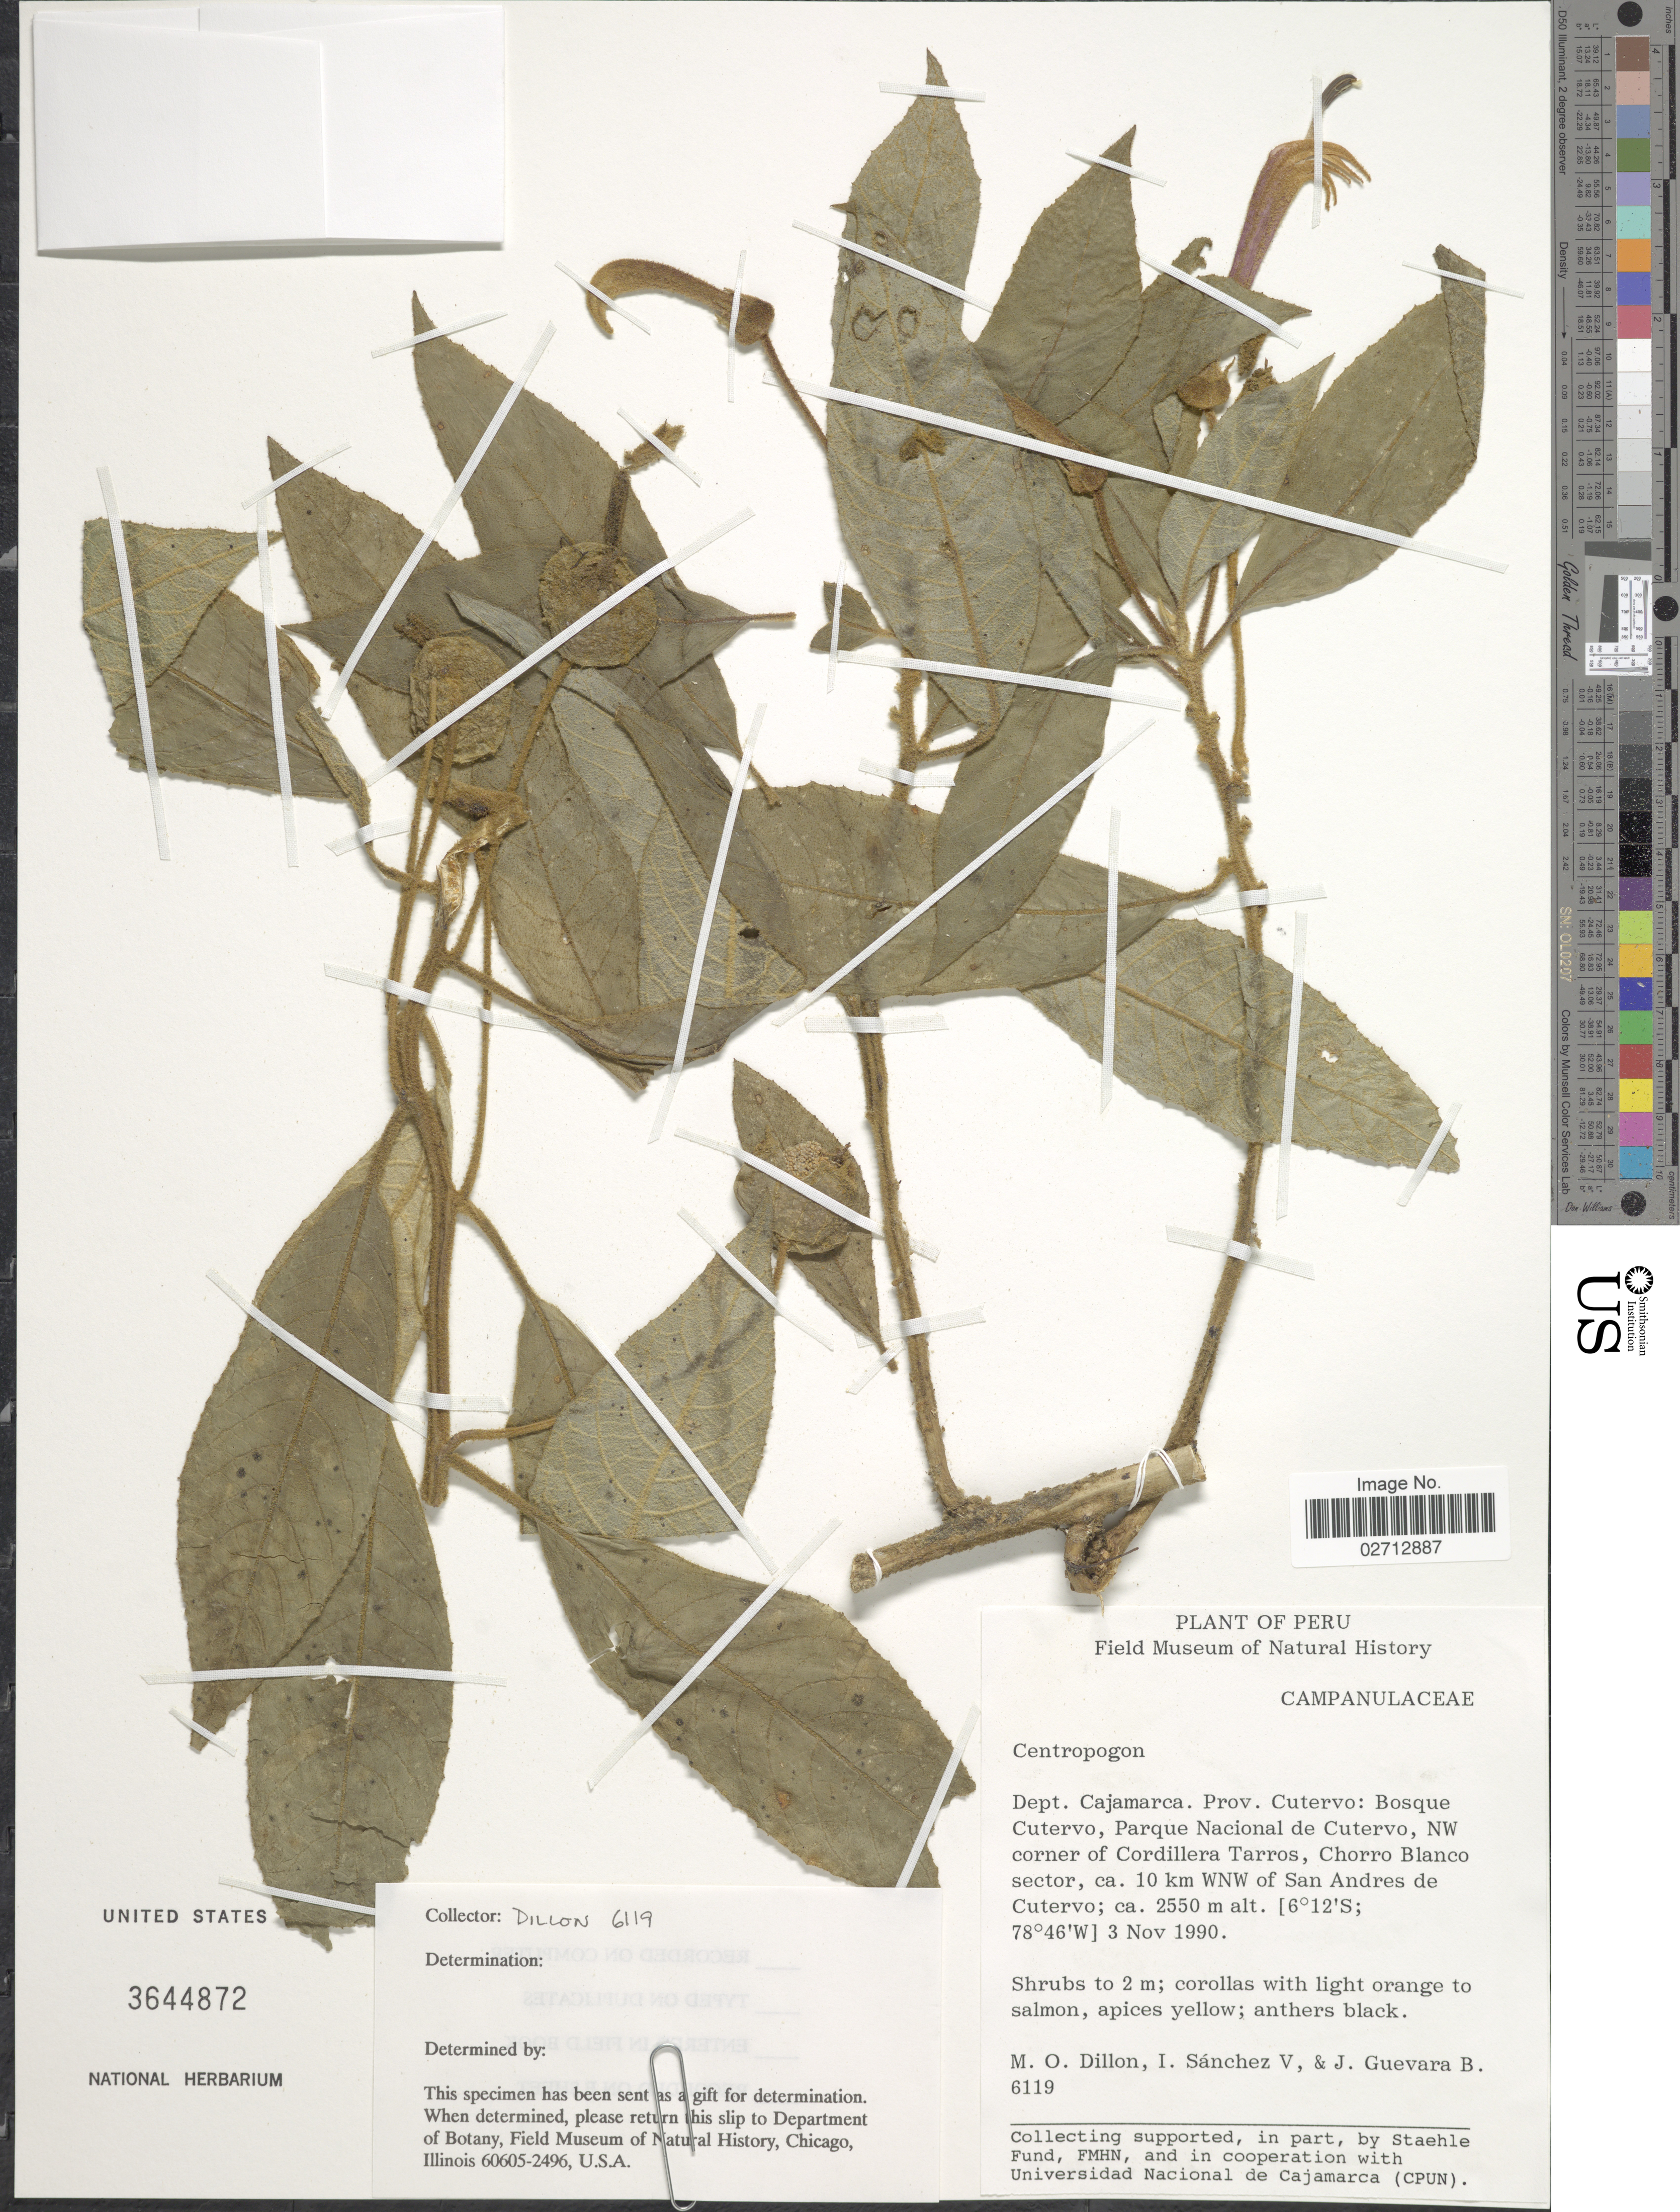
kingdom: Plantae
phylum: Tracheophyta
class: Magnoliopsida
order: Asterales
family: Campanulaceae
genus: Centropogon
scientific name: Centropogon sp.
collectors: M. O. Dillon, I. Sánchez Vega & J. Guevara B.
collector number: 6119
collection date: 1990-11-03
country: Peru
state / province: Cajamarca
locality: Prov. Cutervo: Bosque Cutervo, Parque Nacional de Cutervo, NW corner of Cordillera Tarros, Chorro Blanco sector, ca. 10 km WNW of San Andres de Cutervo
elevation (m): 2550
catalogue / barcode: US 3644872